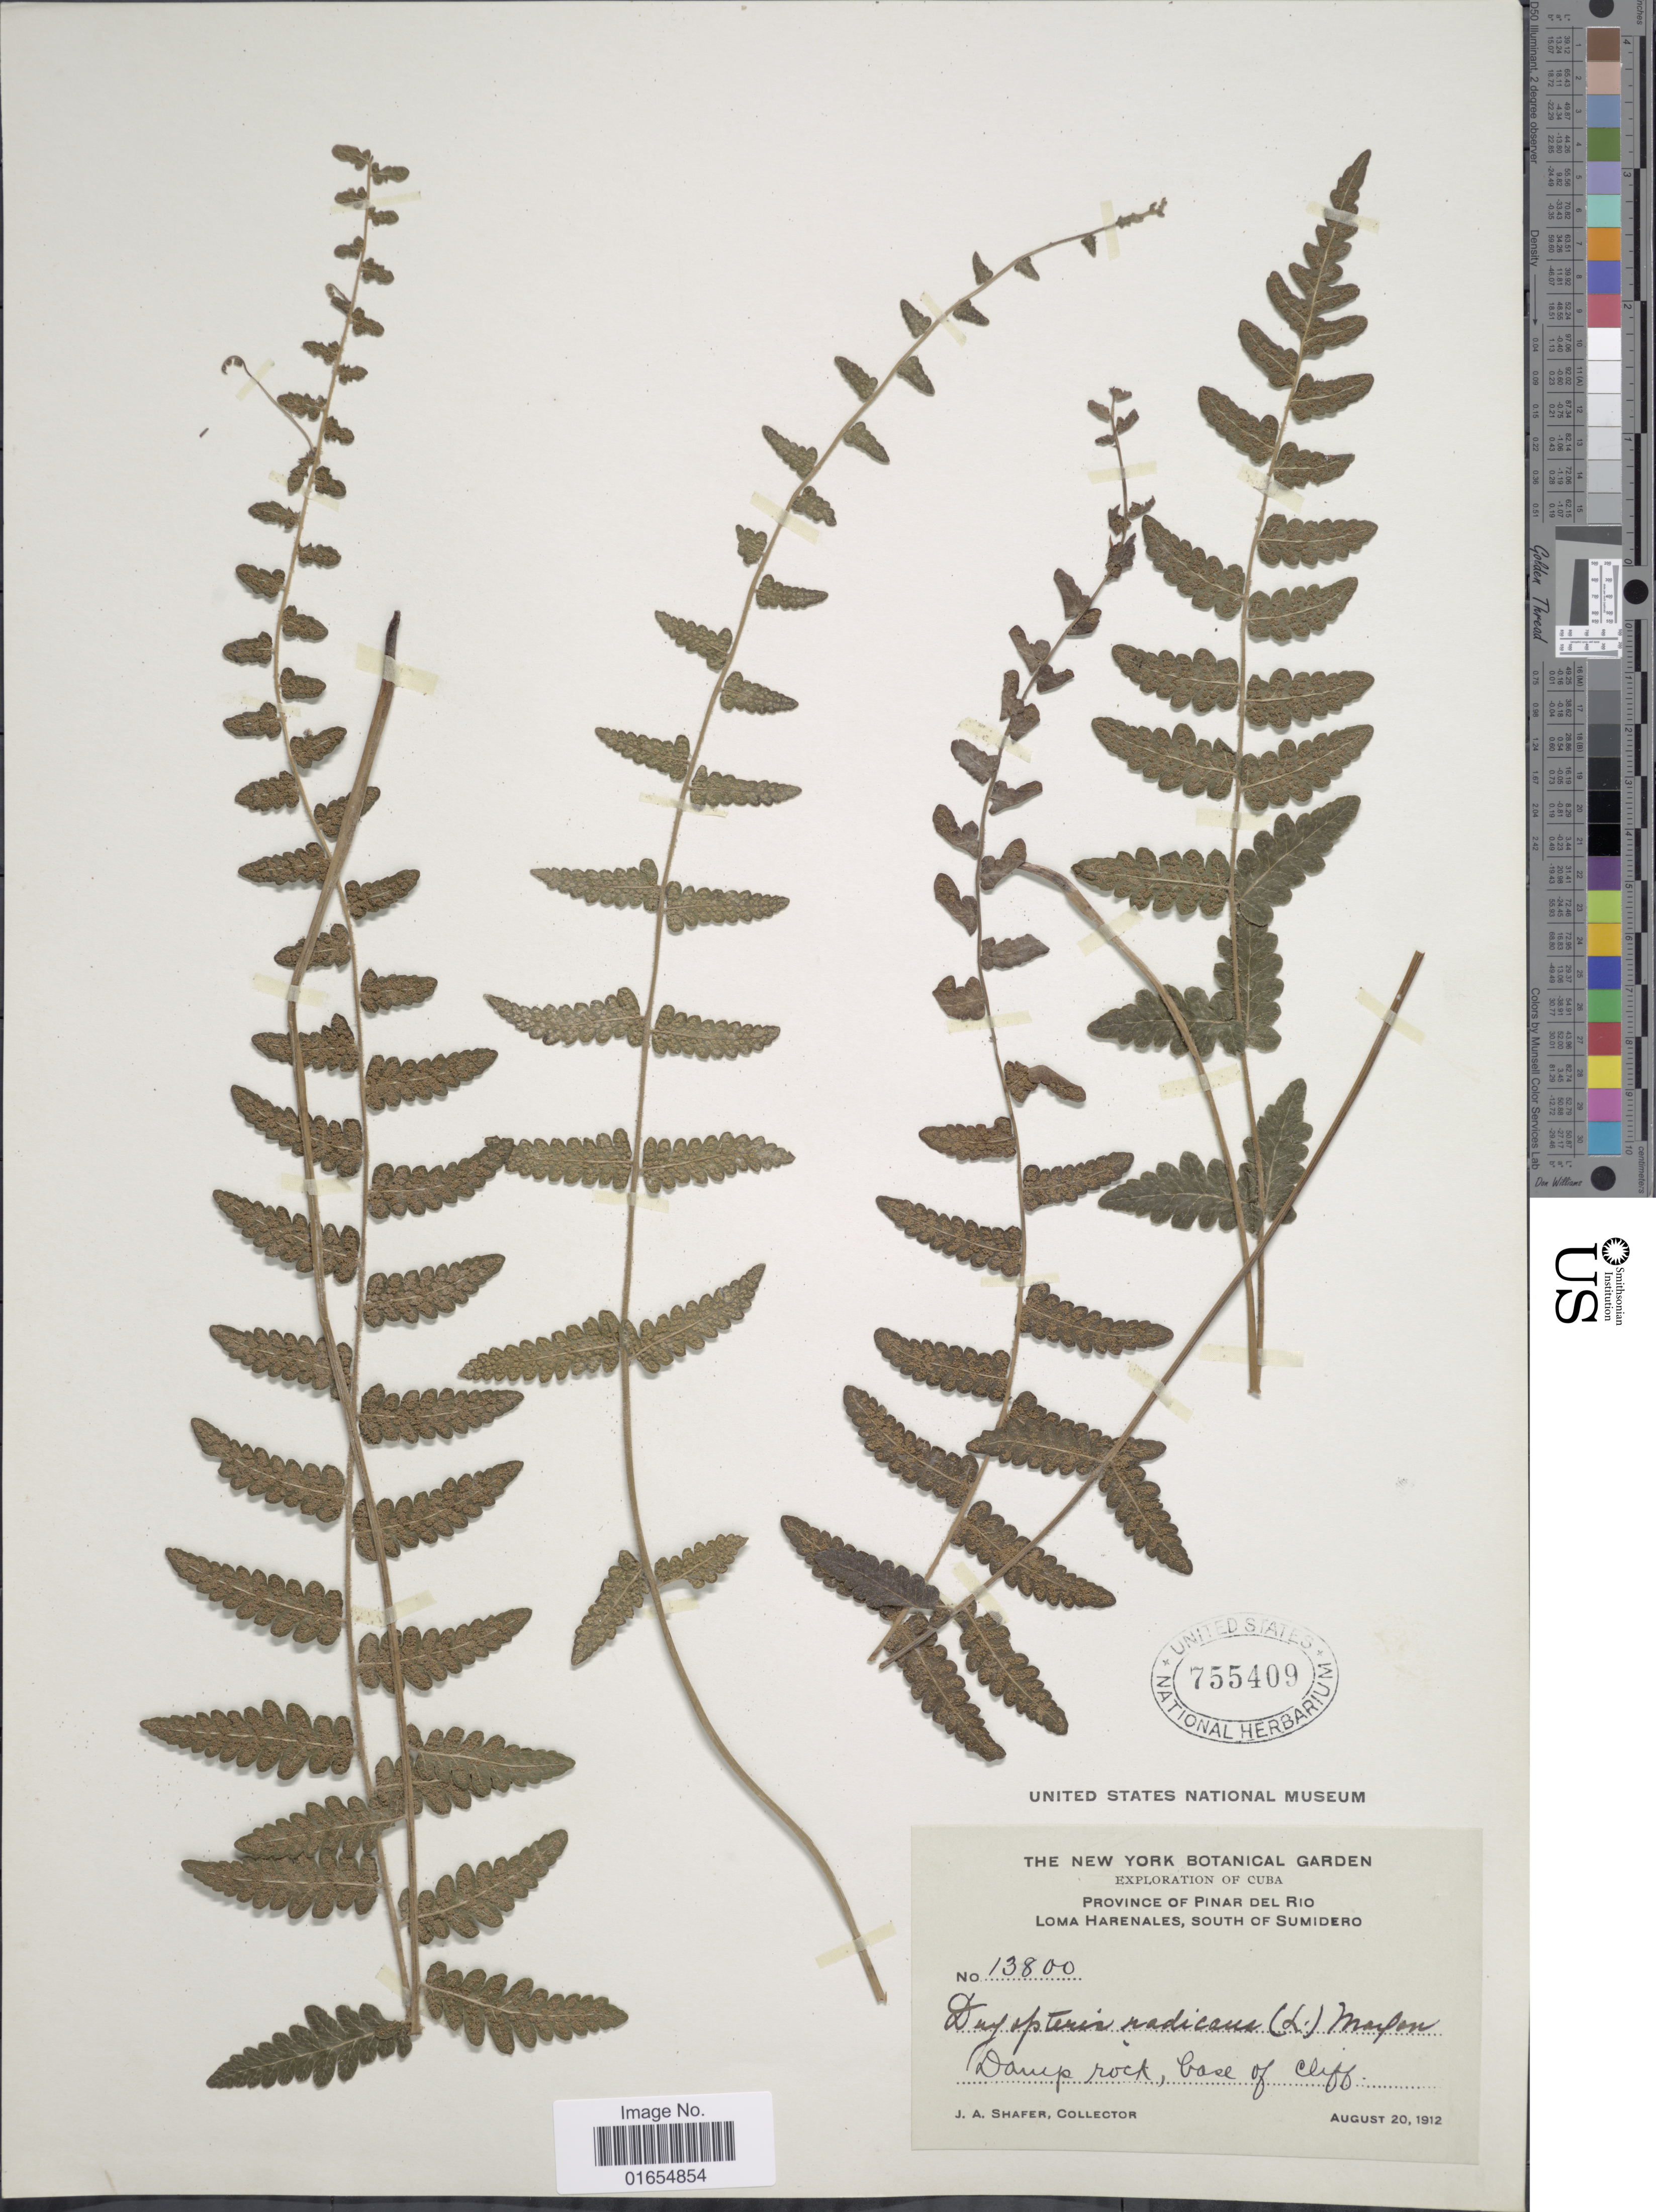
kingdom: Plantae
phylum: Tracheophyta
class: Polypodiopsida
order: Polypodiales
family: Thelypteridaceae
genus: Goniopteris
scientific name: Goniopteris reptans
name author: (J.F. Gmel.) C. Presl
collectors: J. A. Shafer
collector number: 13800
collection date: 1912-08-20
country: Cuba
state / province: Pinar del Río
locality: Loma Harenales, South of Sumidero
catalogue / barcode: US 755409